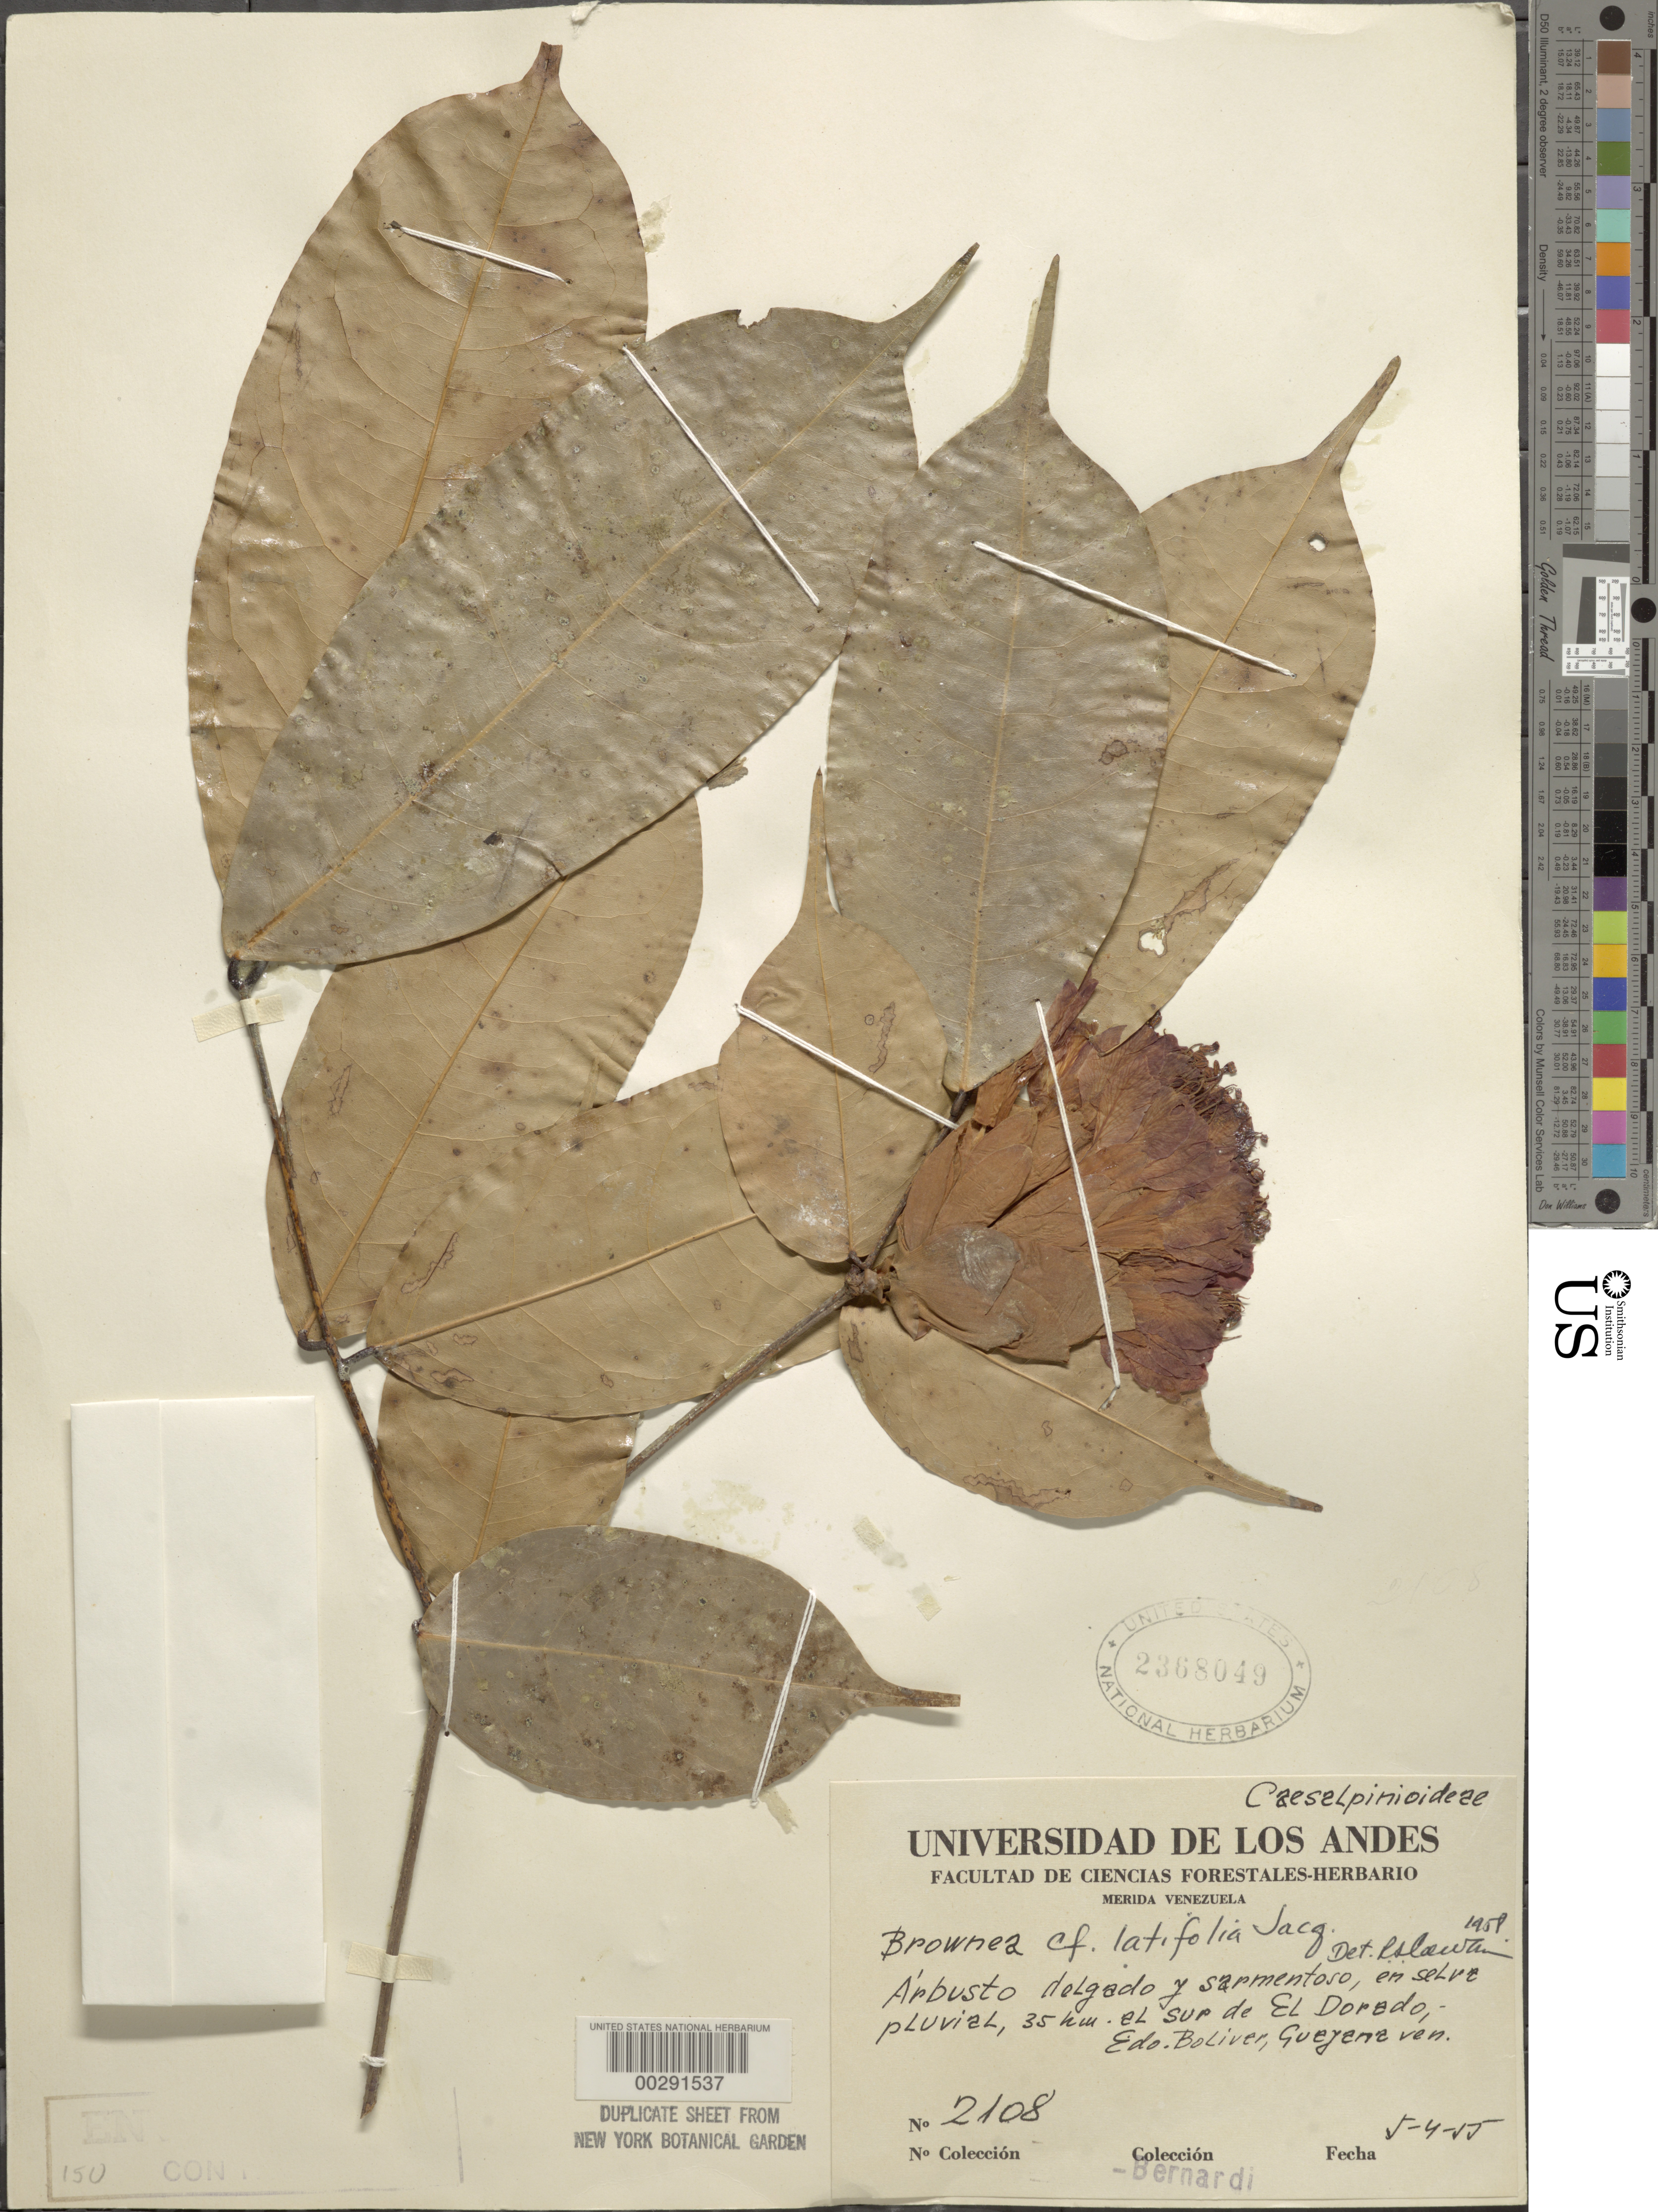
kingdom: Plantae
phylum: Tracheophyta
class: Magnoliopsida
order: Fabales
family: Fabaceae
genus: Brownea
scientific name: Brownea latifolia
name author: Jacq.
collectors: L. Bernardi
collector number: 2108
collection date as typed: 05 Apr 1955 or 04 May 1955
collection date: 1955-04-05 or 1955-05-04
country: Venezuela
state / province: Bolivar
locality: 35 km s of el dorado, gueyana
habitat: Rain forest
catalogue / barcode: US 2368049